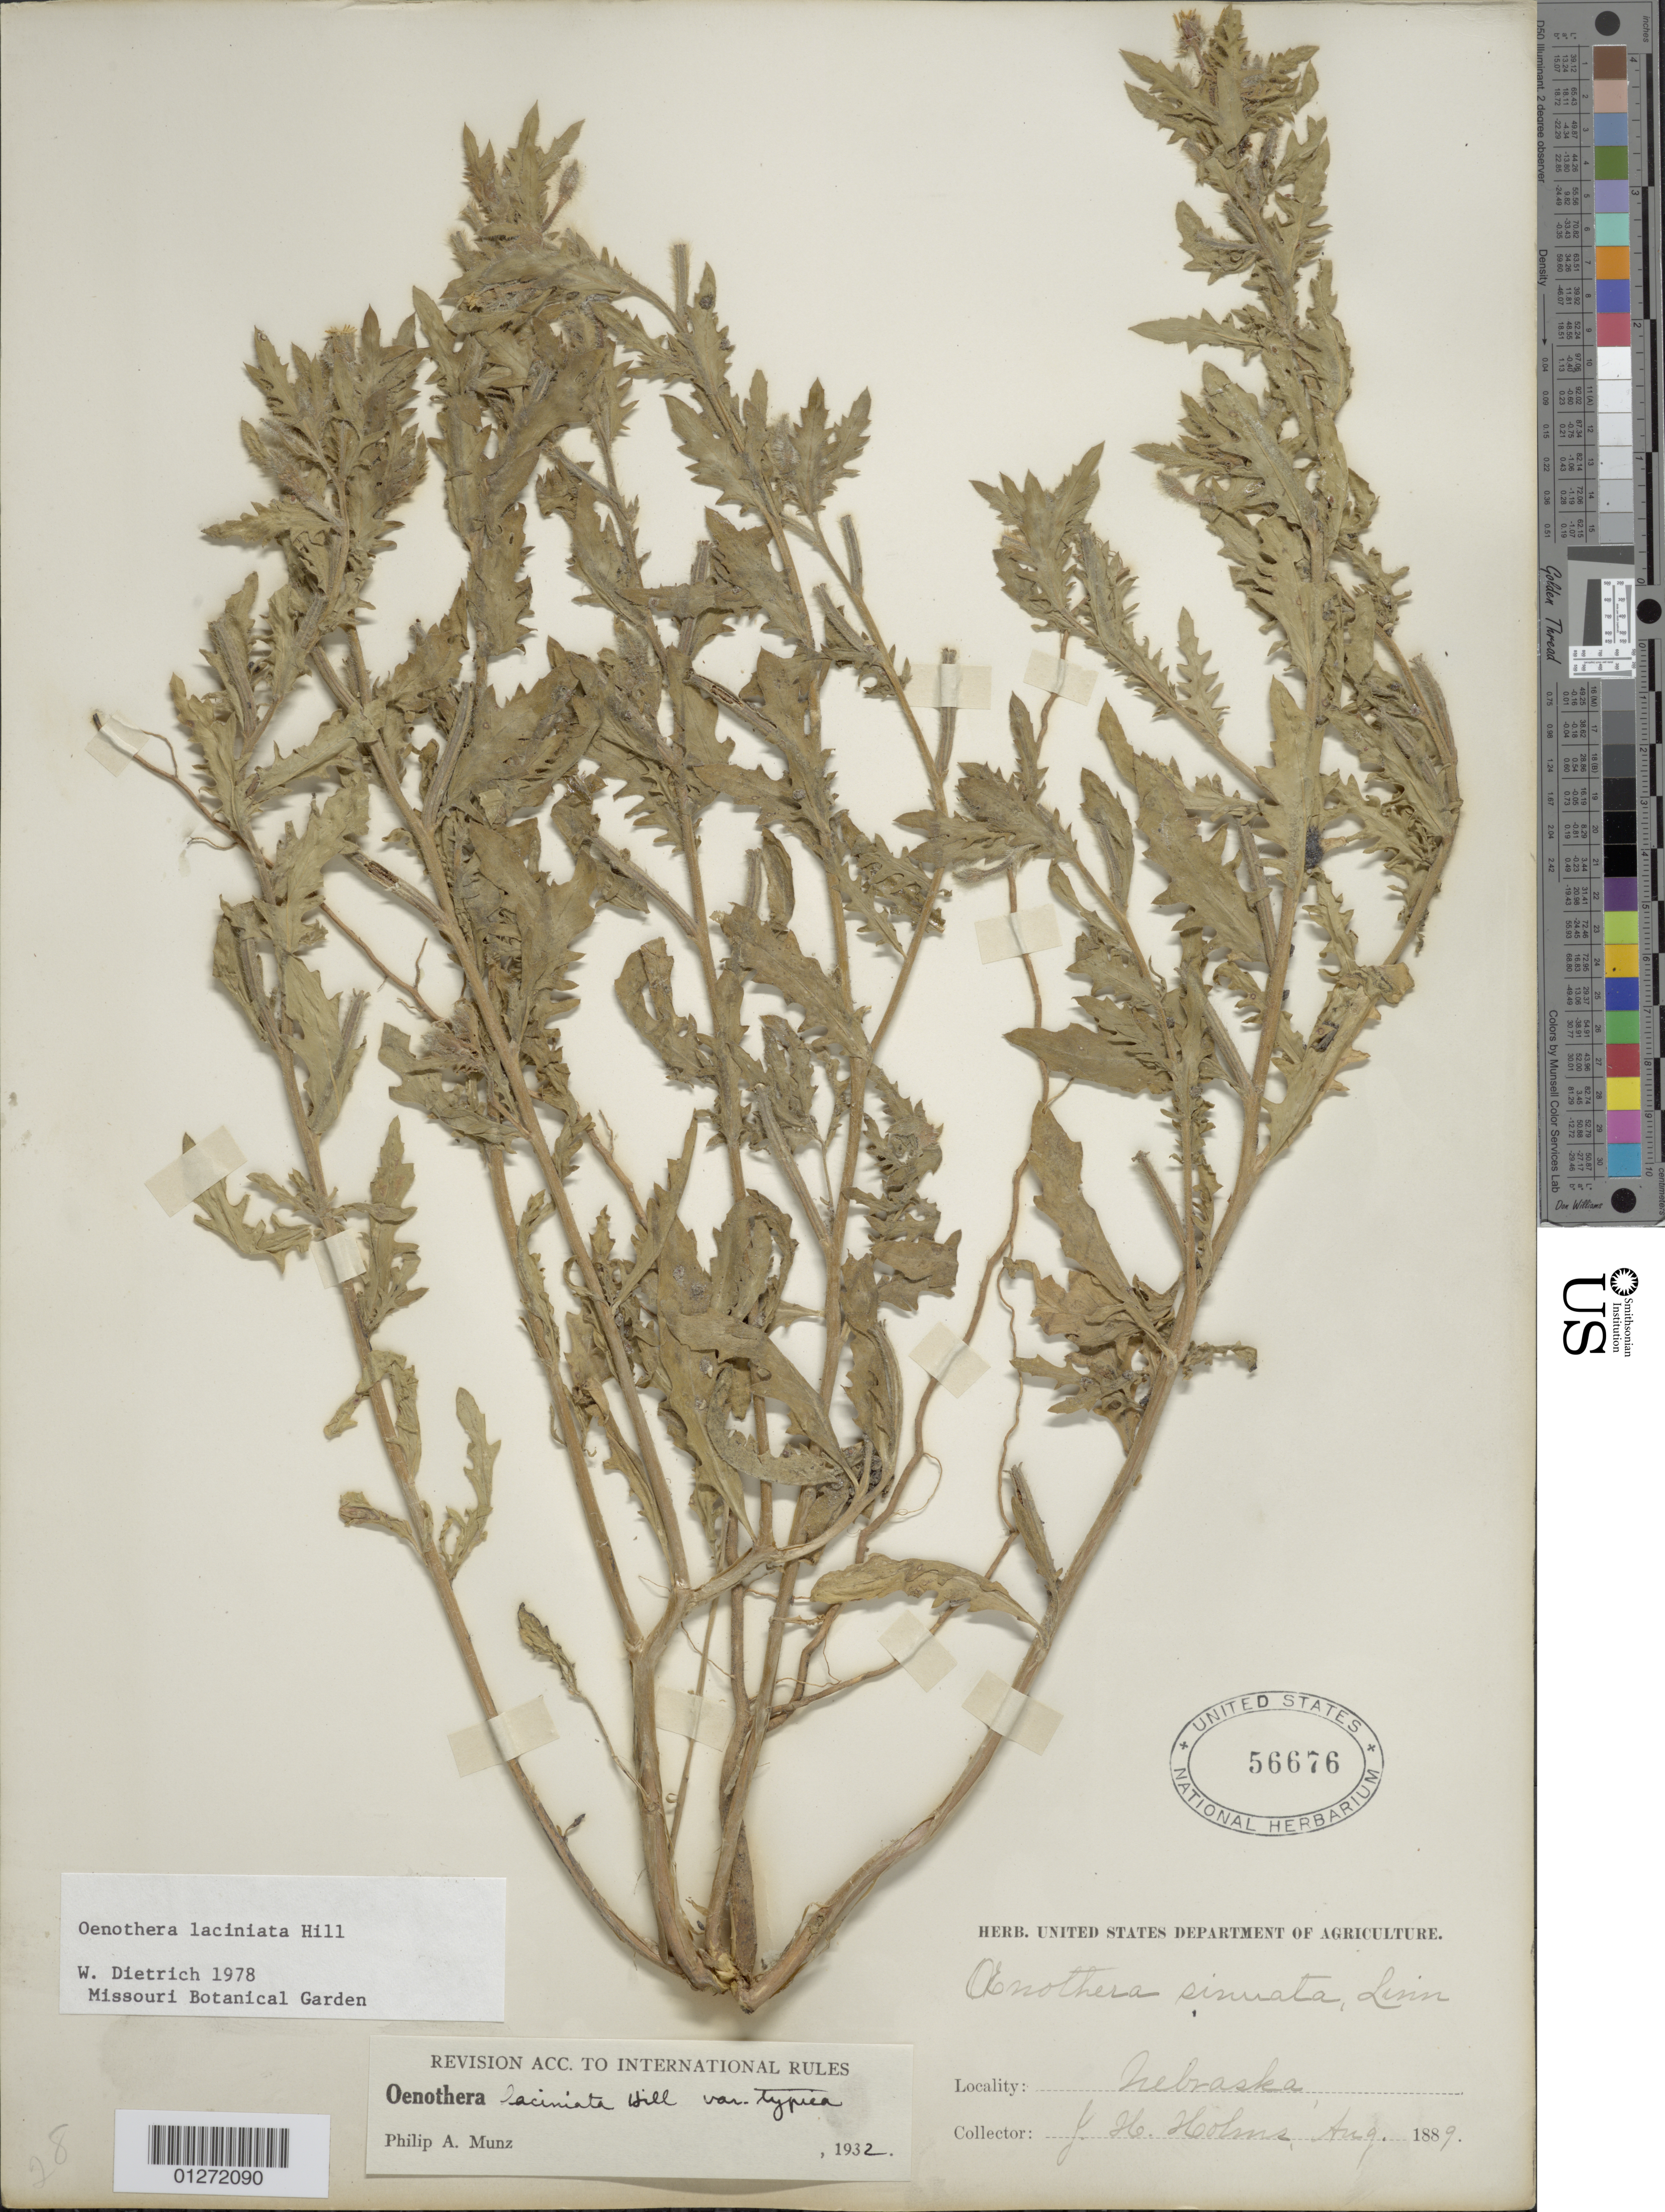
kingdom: Plantae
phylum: Tracheophyta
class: Magnoliopsida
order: Myrtales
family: Onagraceae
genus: Oenothera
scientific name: Oenothera laciniata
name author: Hill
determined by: Dietrich, W.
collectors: J. H. Holms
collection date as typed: Aug. 1889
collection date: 1889-08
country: United States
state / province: Nebraska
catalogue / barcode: US 56676